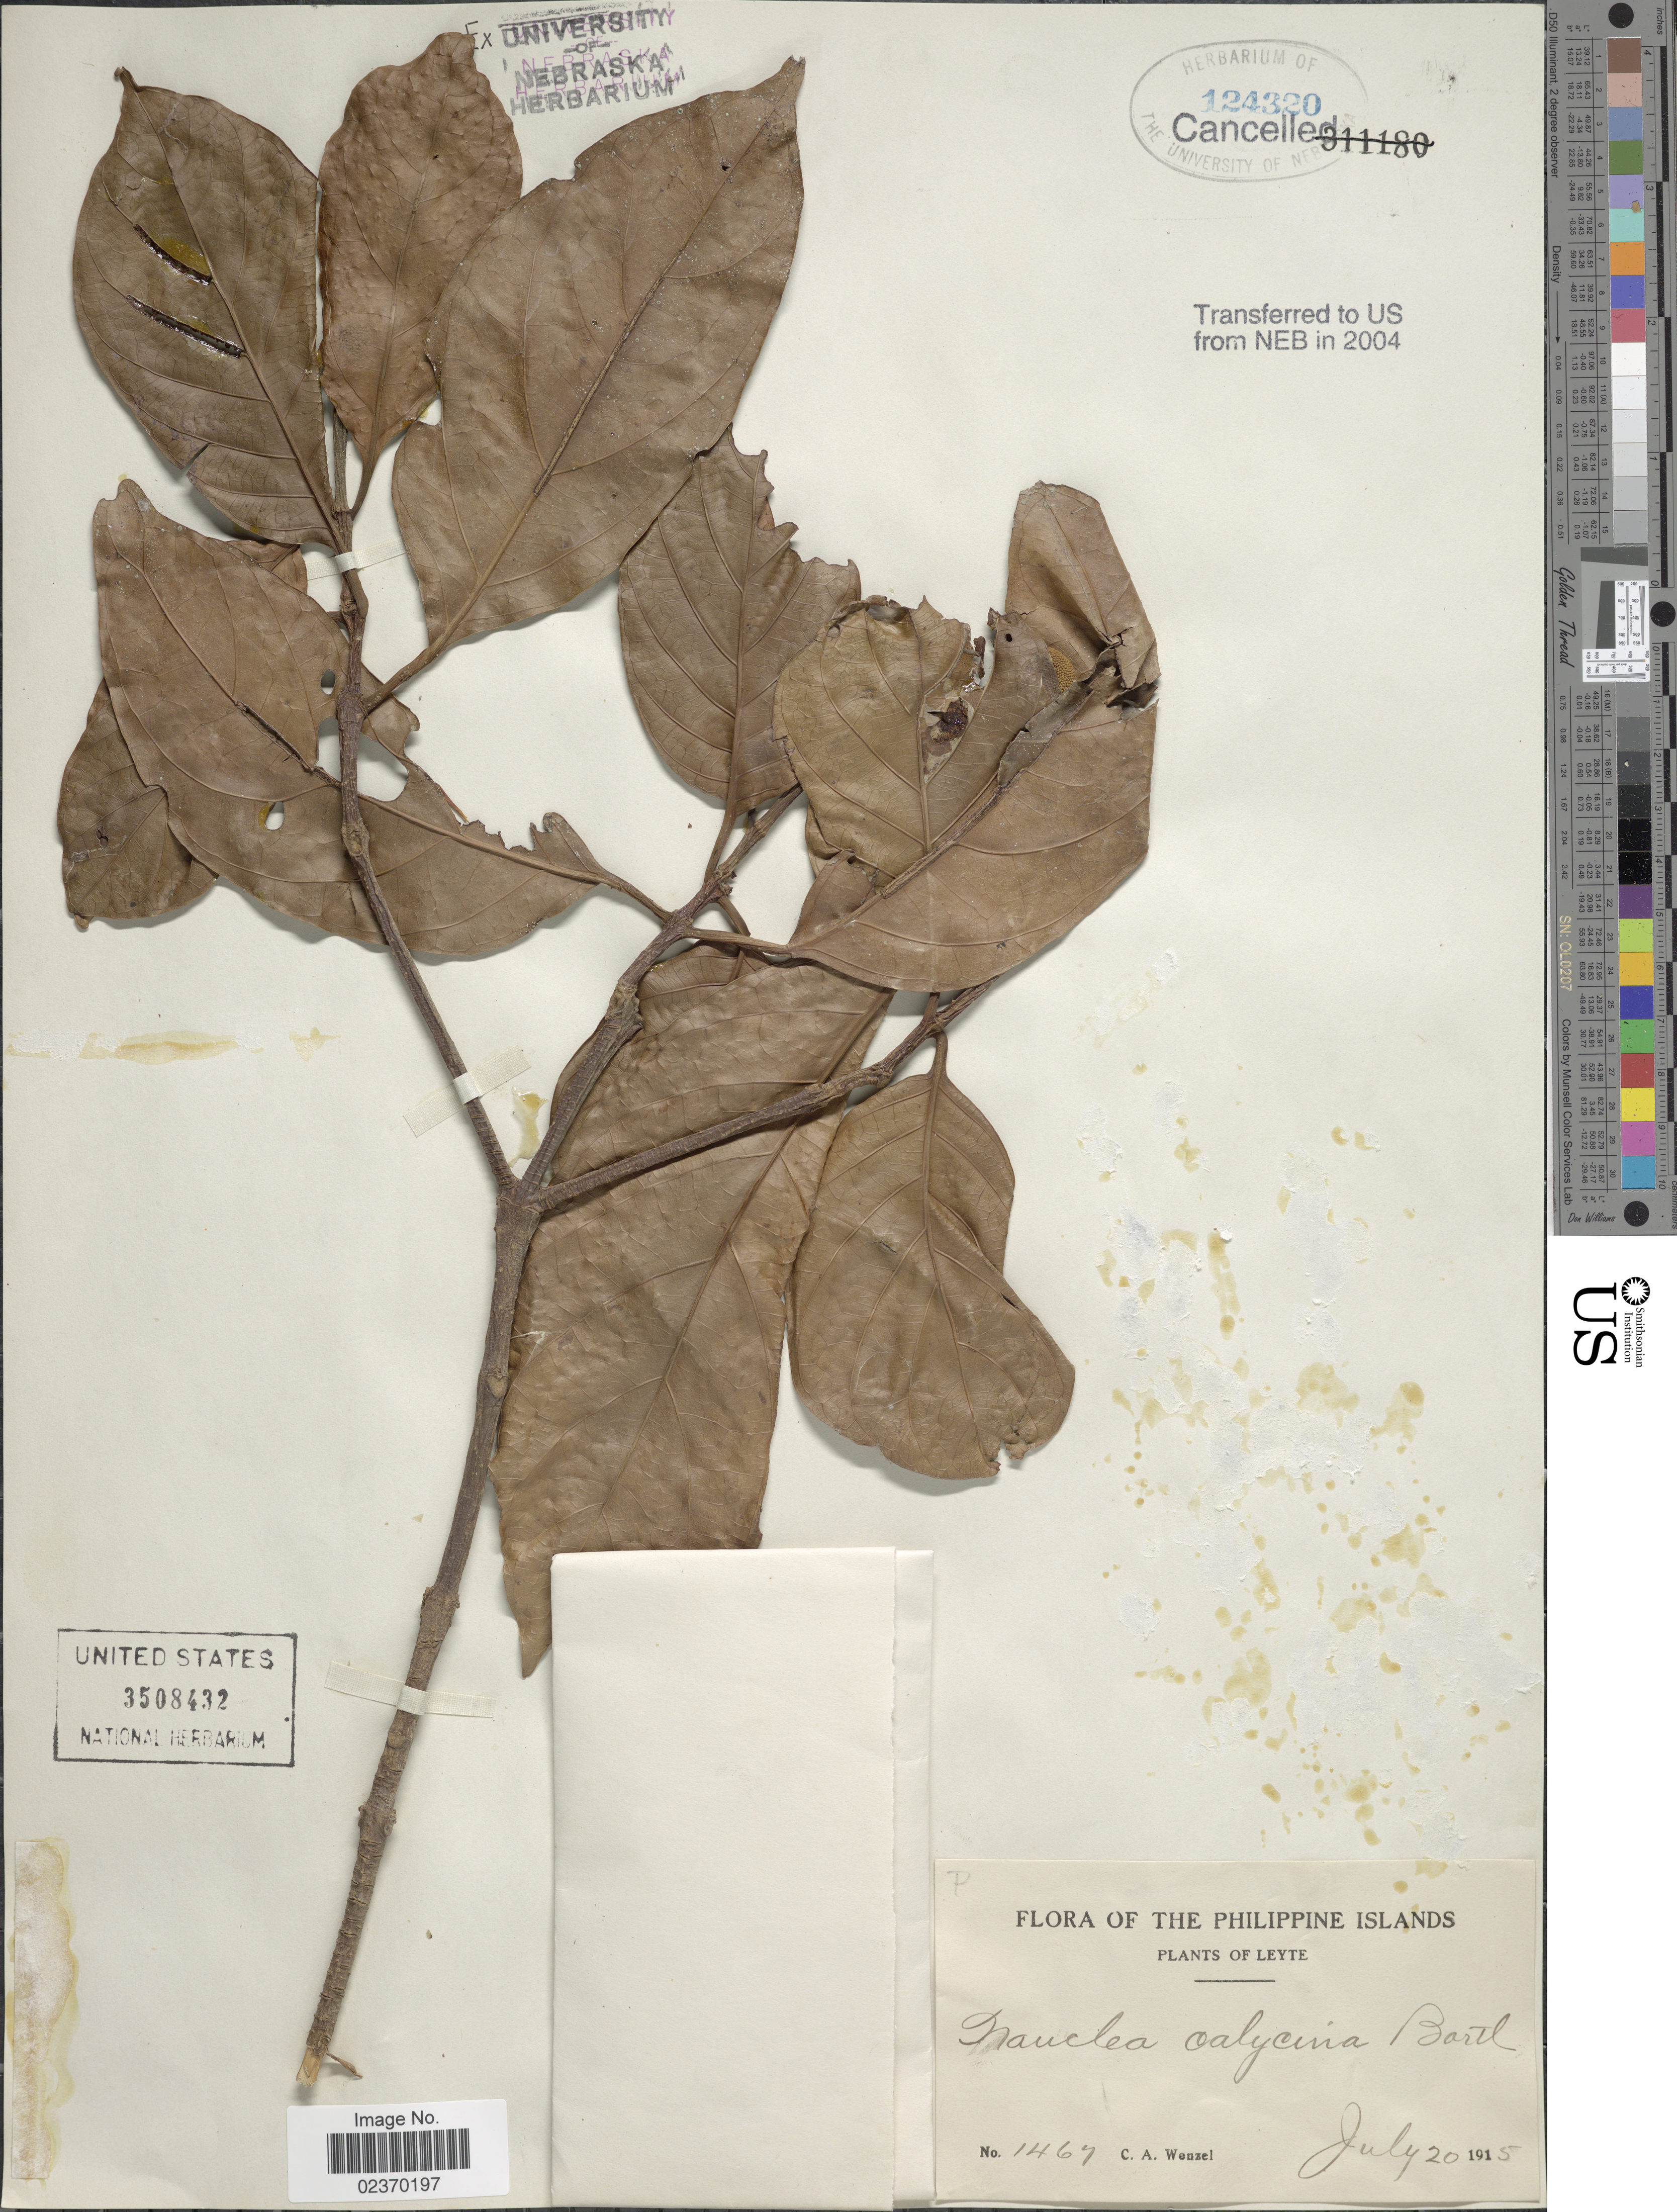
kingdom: Plantae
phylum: Tracheophyta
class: Magnoliopsida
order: Gentianales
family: Rubiaceae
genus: Neonauclea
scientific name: Neonauclea calycina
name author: (Bartl. ex DC.) Merr.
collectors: C. Wenzel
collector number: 1467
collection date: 1915-07-20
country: Philippines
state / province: Eastern Visayas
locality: Leyte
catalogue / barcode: US 3508432